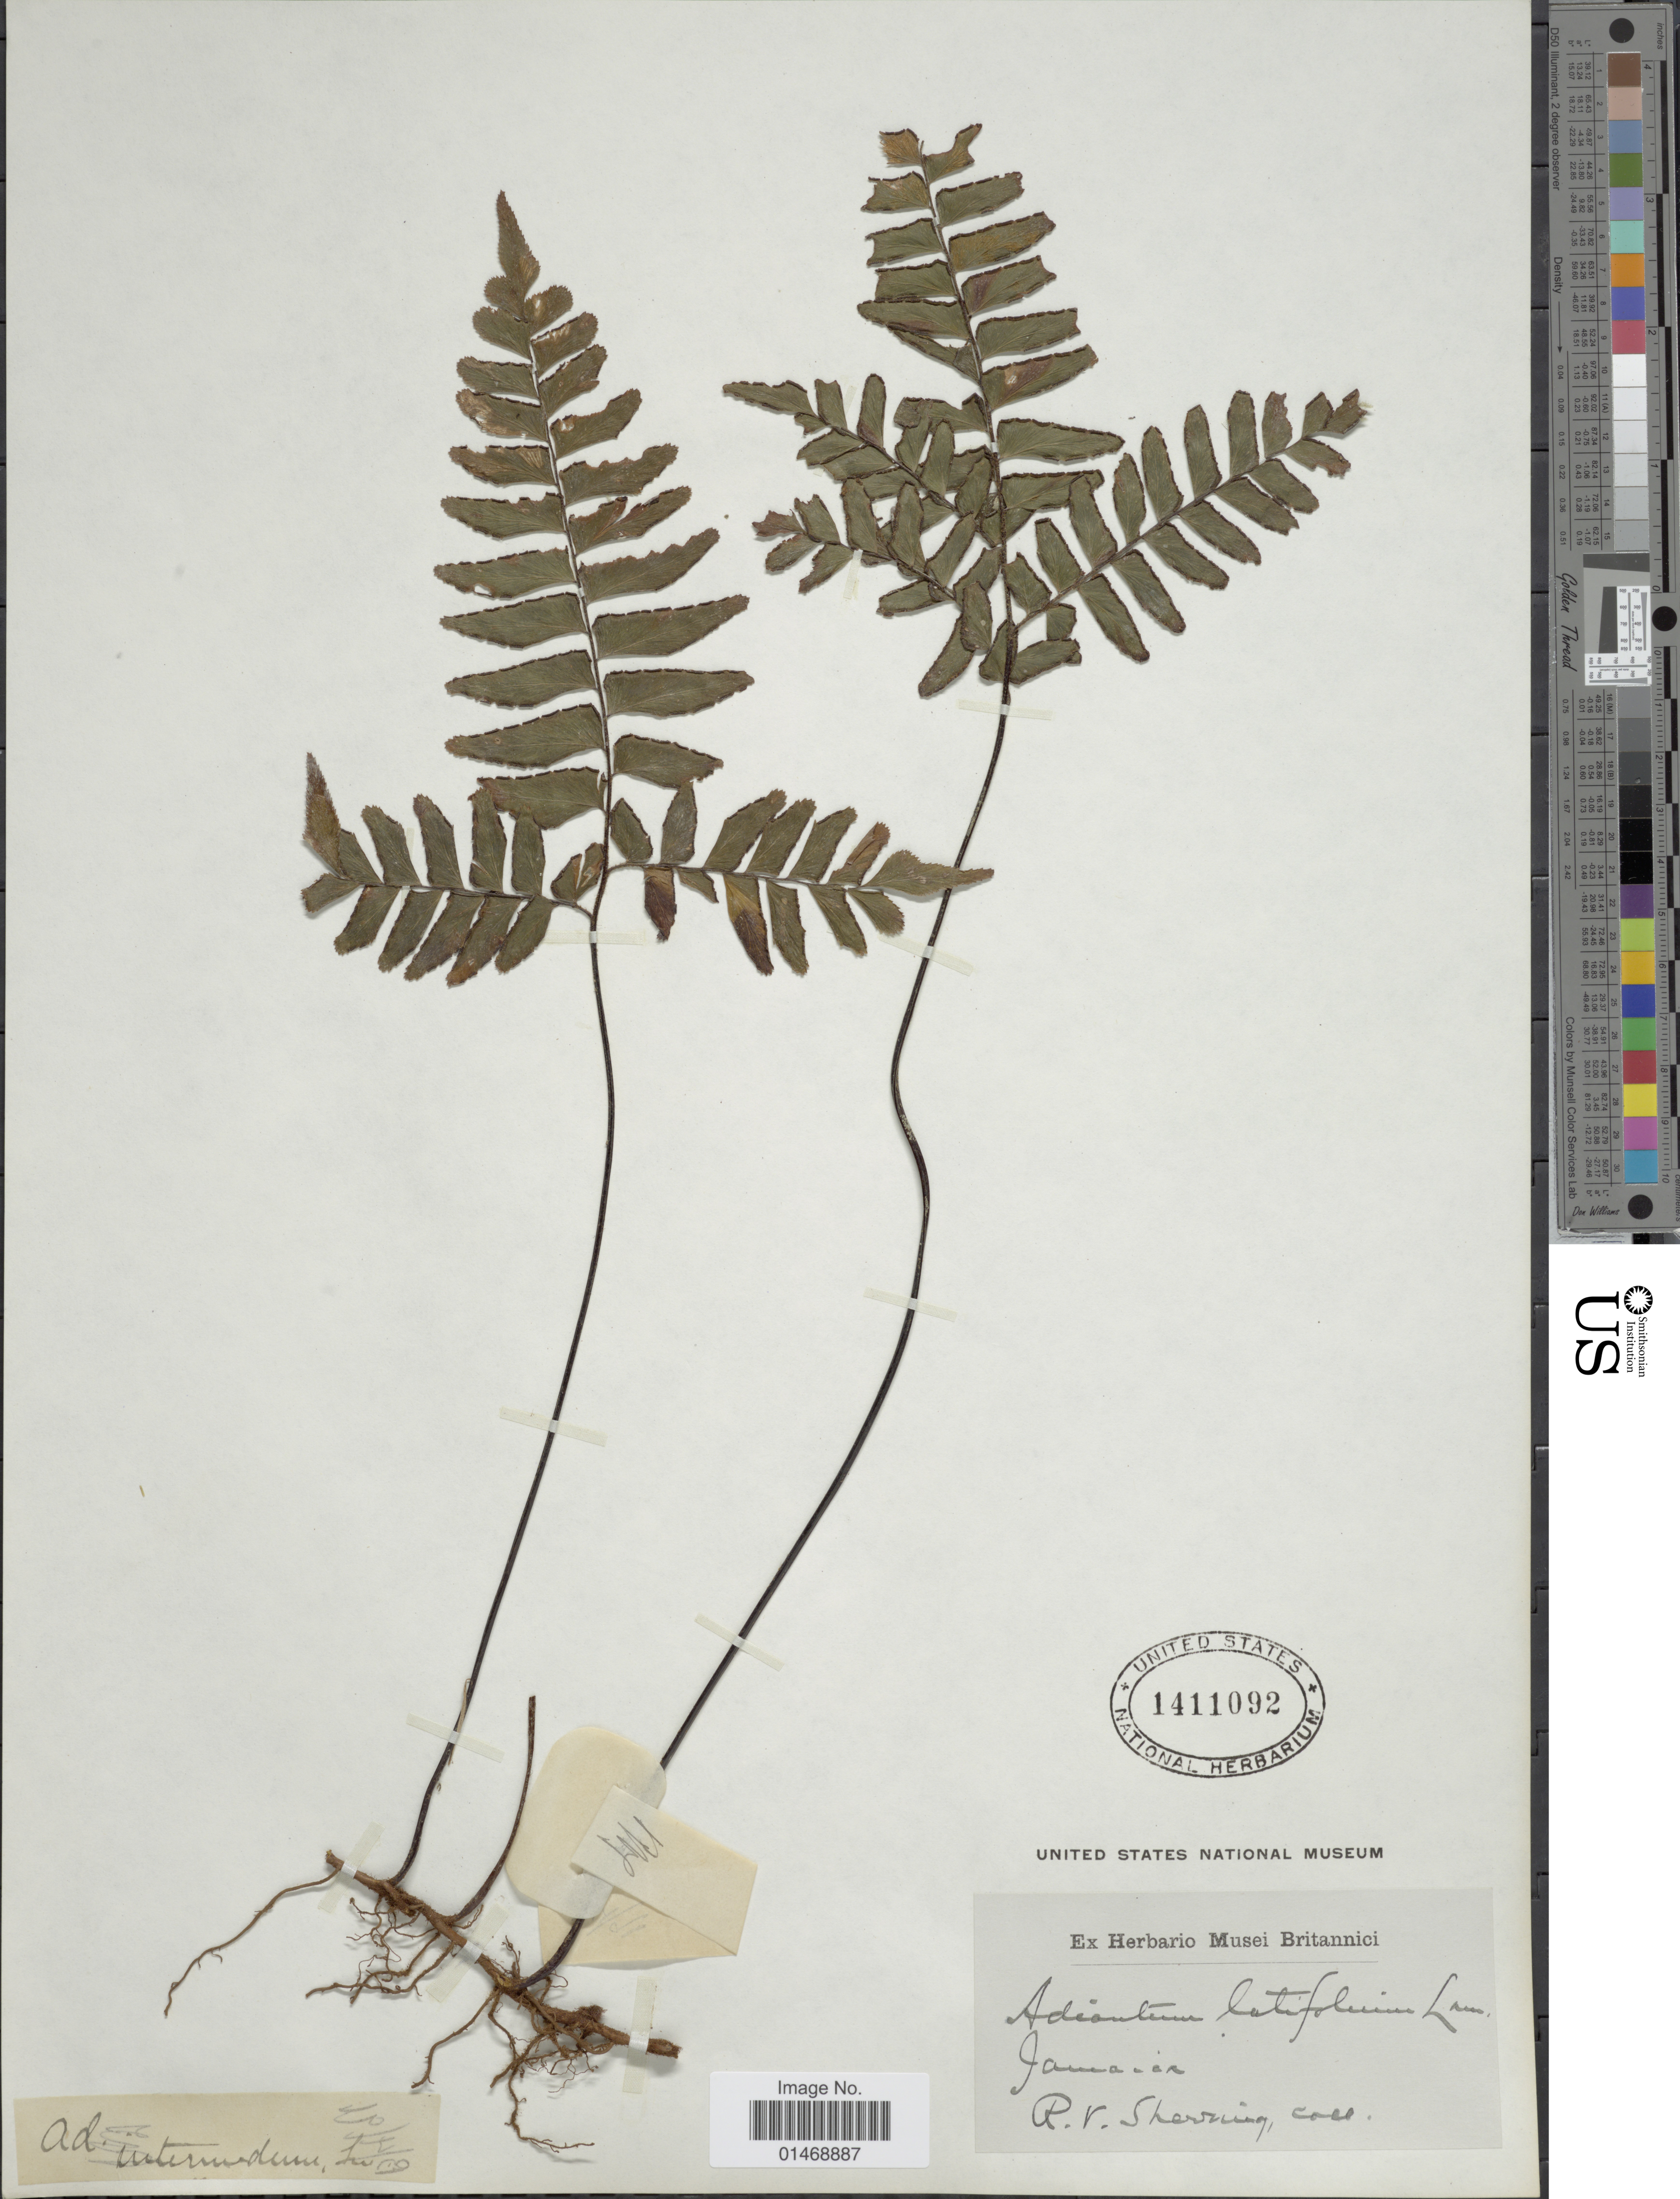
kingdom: Plantae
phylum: Tracheophyta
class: Polypodiopsida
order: Polypodiales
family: Pteridaceae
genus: Adiantum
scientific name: Adiantum latifolium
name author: Lam.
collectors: R. Sherring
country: Jamaica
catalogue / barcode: US 1411092